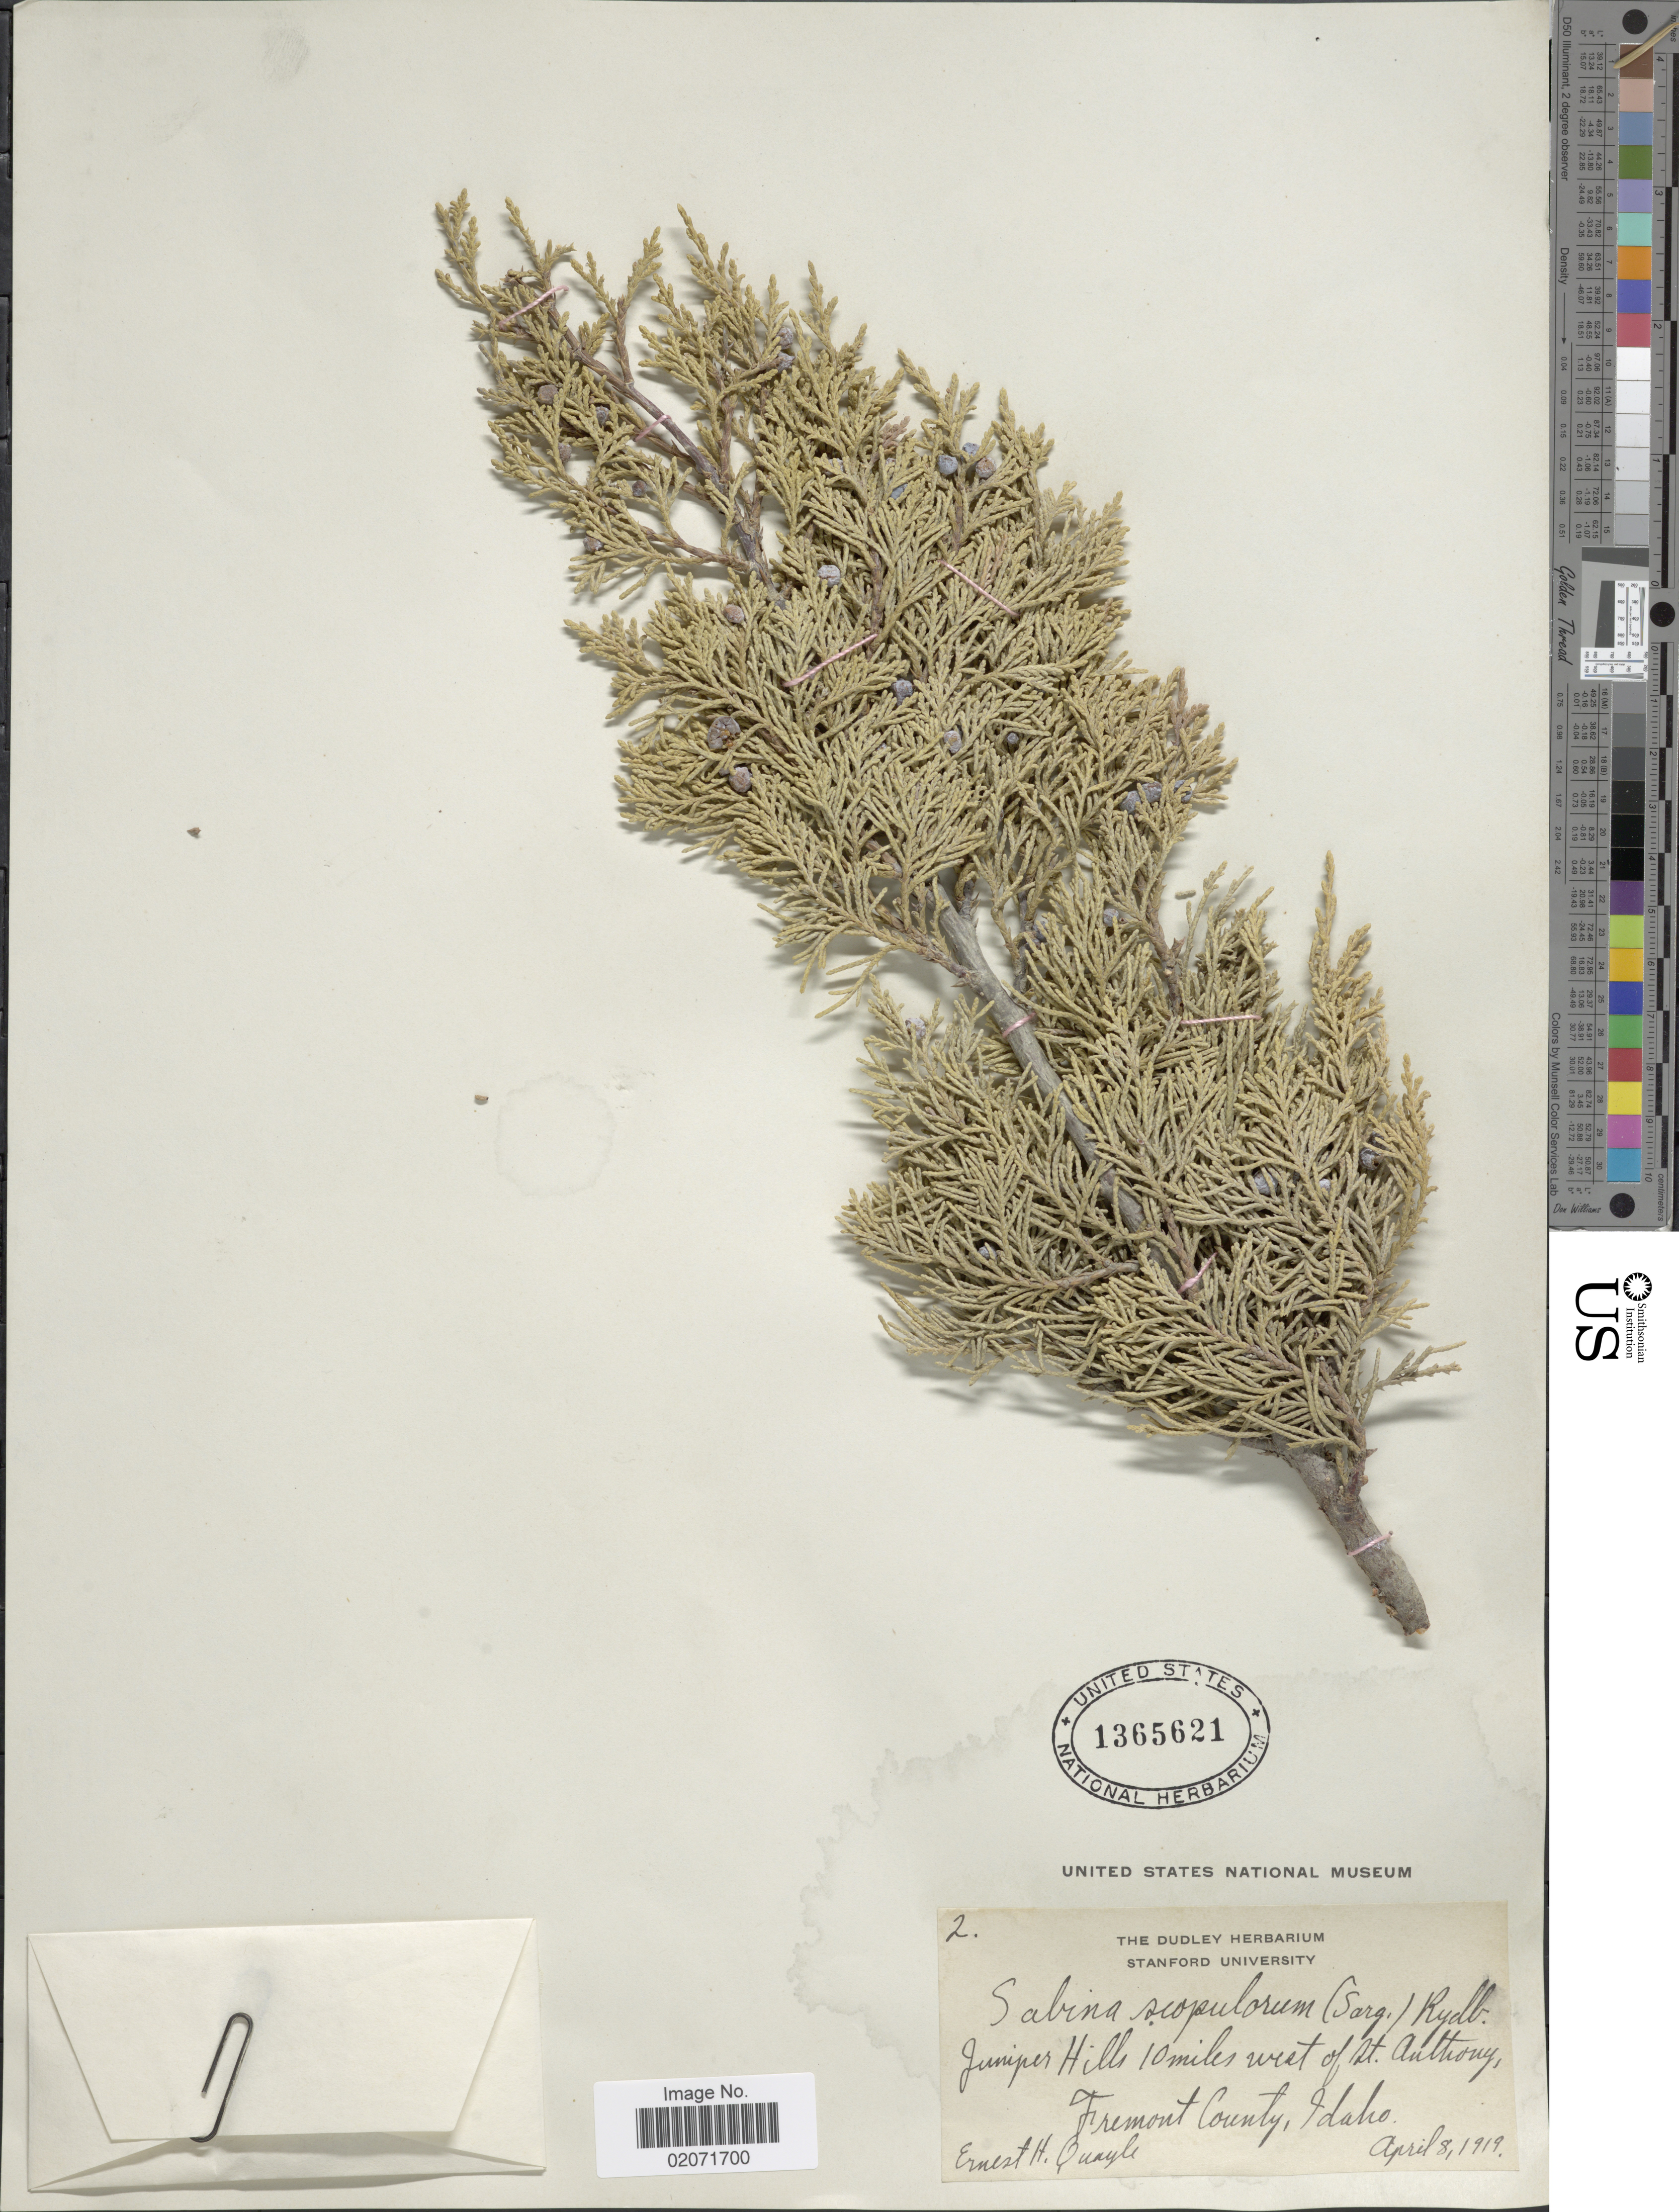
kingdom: Plantae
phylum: Tracheophyta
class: Pinopsida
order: Pinales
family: Cupressaceae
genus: Juniperus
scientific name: Juniperus scopulorum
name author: Sarg.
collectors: E. Quayle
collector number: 2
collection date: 1919-04-08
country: United States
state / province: Idaho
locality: Juniper Hills 10 miles west of St Anthony, Fremont County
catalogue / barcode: US 1365621